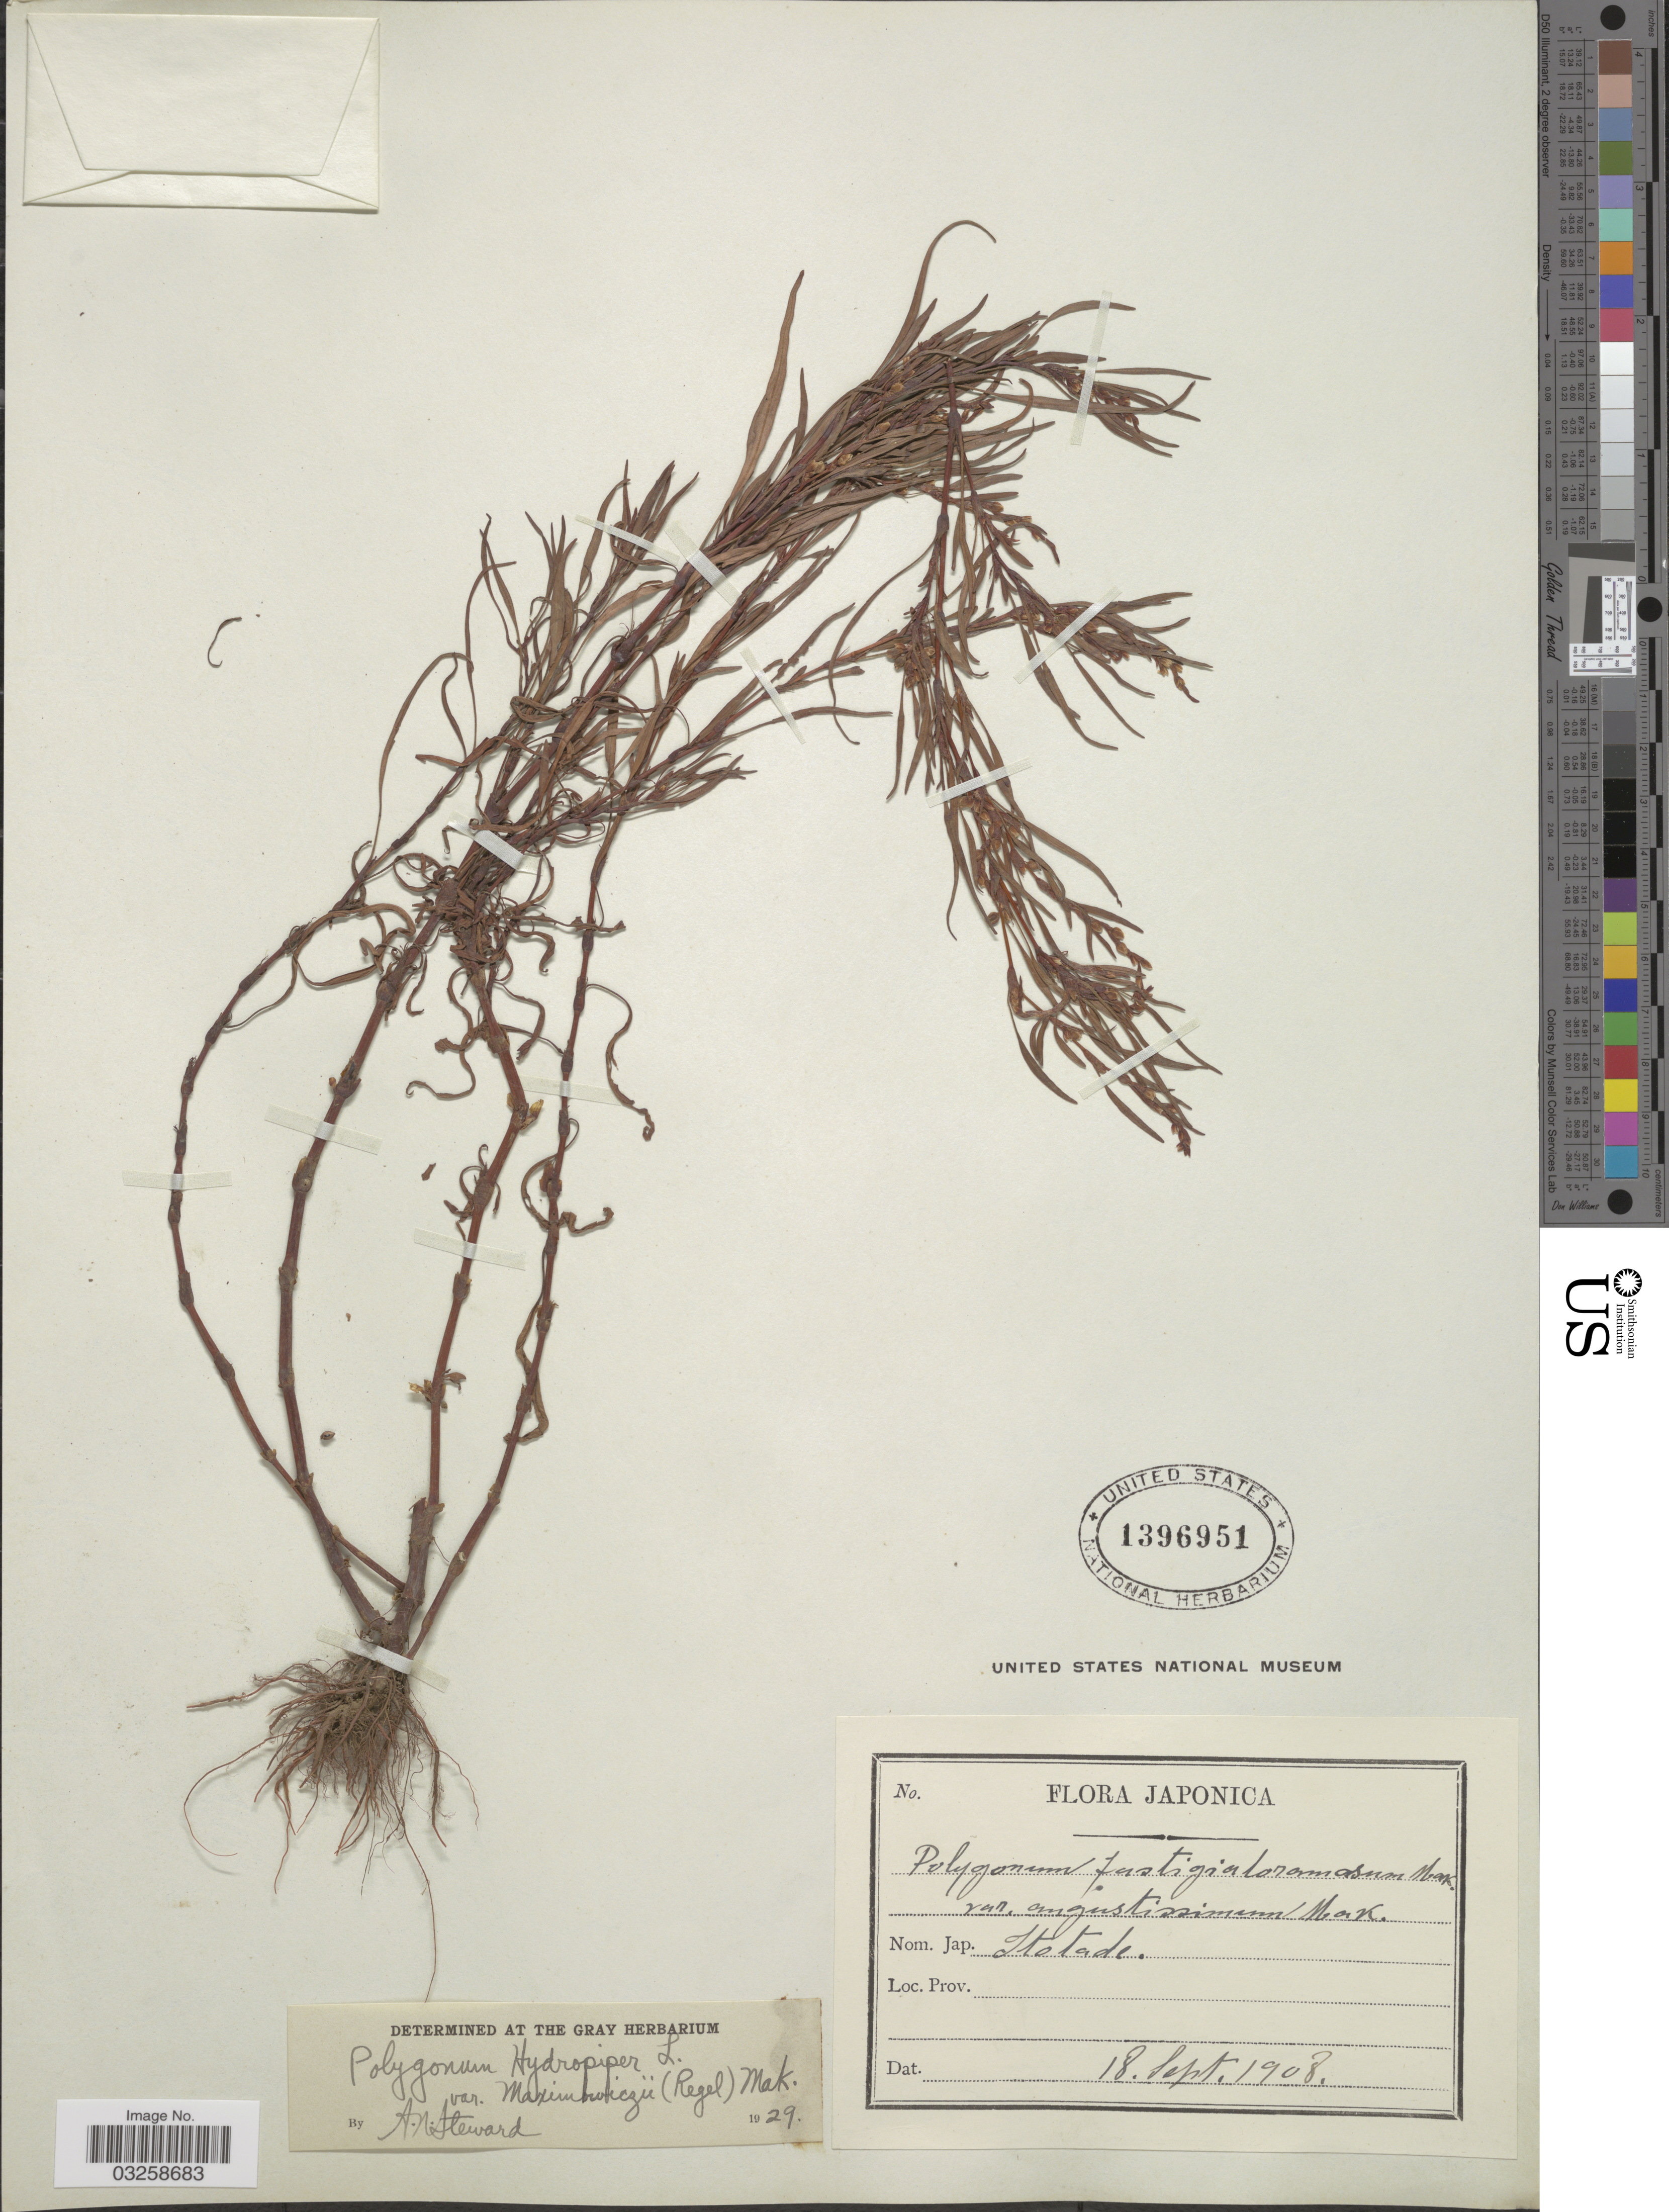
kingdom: Plantae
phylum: Tracheophyta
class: Magnoliopsida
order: Caryophyllales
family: Polygonaceae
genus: Polygonum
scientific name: Polygonum hydropiper var. maximowiczii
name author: (Regel) Makino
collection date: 1908-09-18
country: Japan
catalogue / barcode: US 1396951